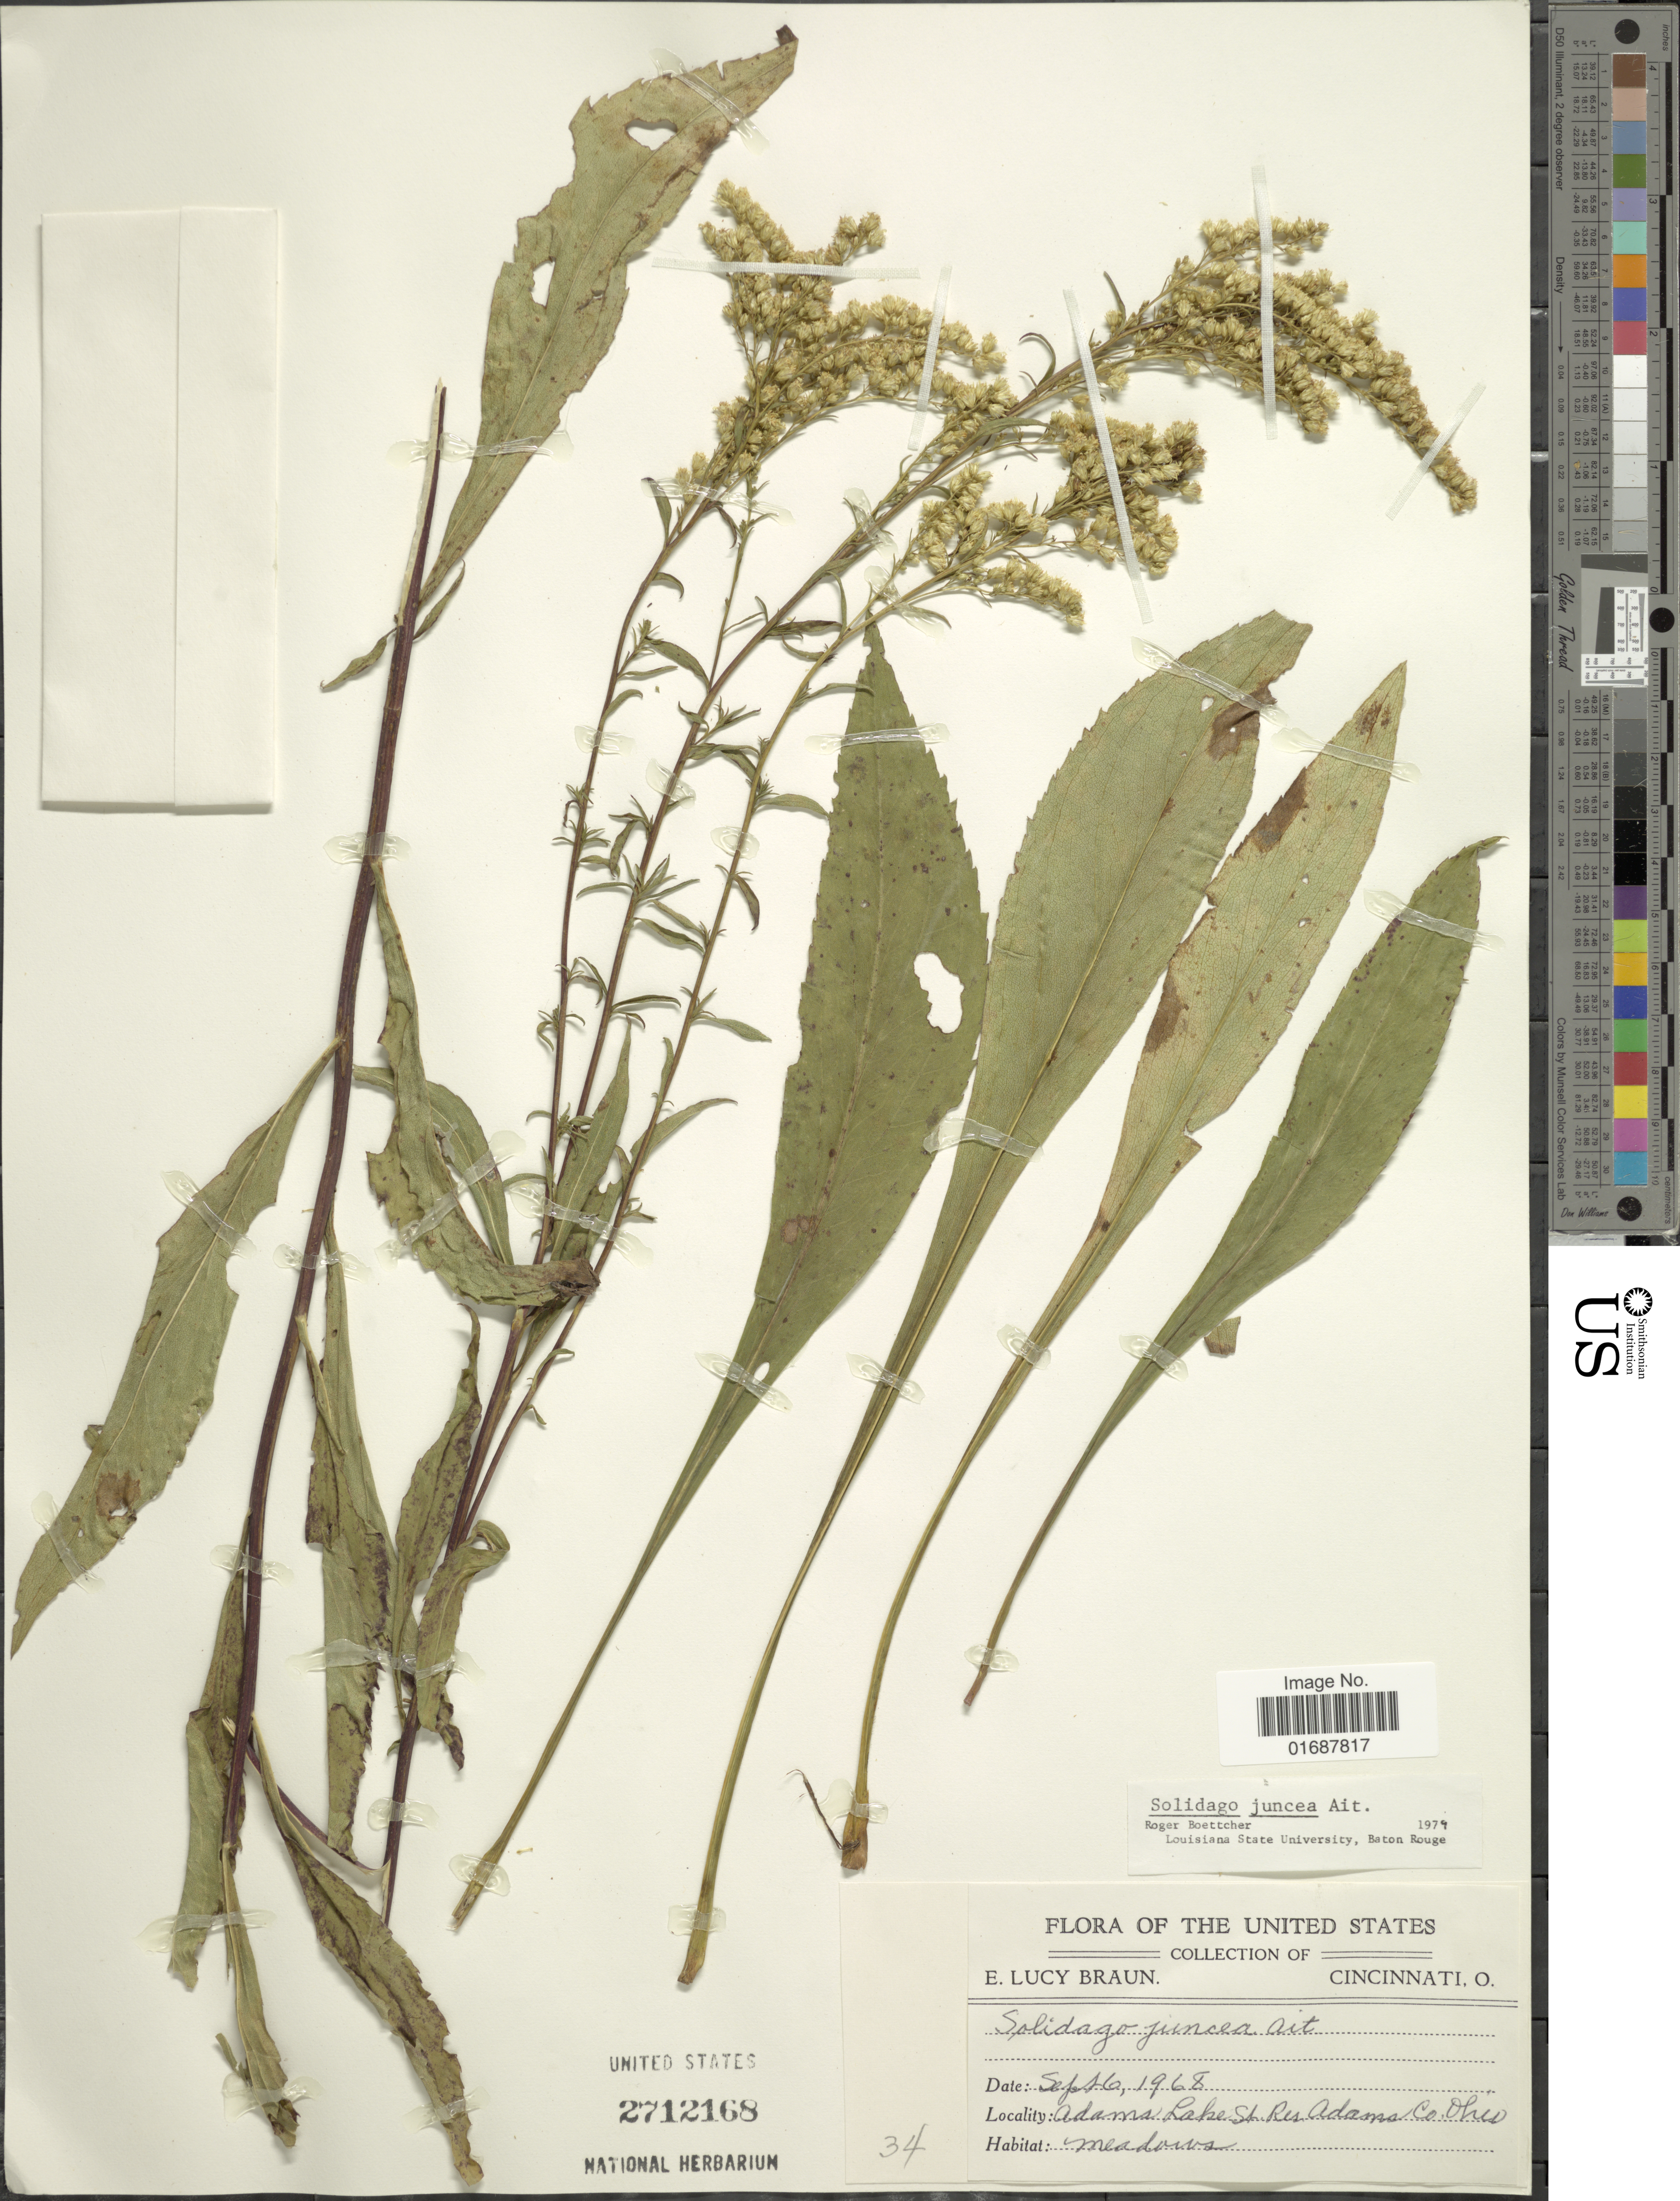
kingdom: Plantae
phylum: Tracheophyta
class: Magnoliopsida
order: Asterales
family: Asteraceae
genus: Solidago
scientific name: Solidago juncea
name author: Aiton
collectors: E. L. Braun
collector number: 34?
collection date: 1968-09-06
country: United States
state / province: Ohio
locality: Adams Lake St. Res Adams Co.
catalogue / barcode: US 2712168